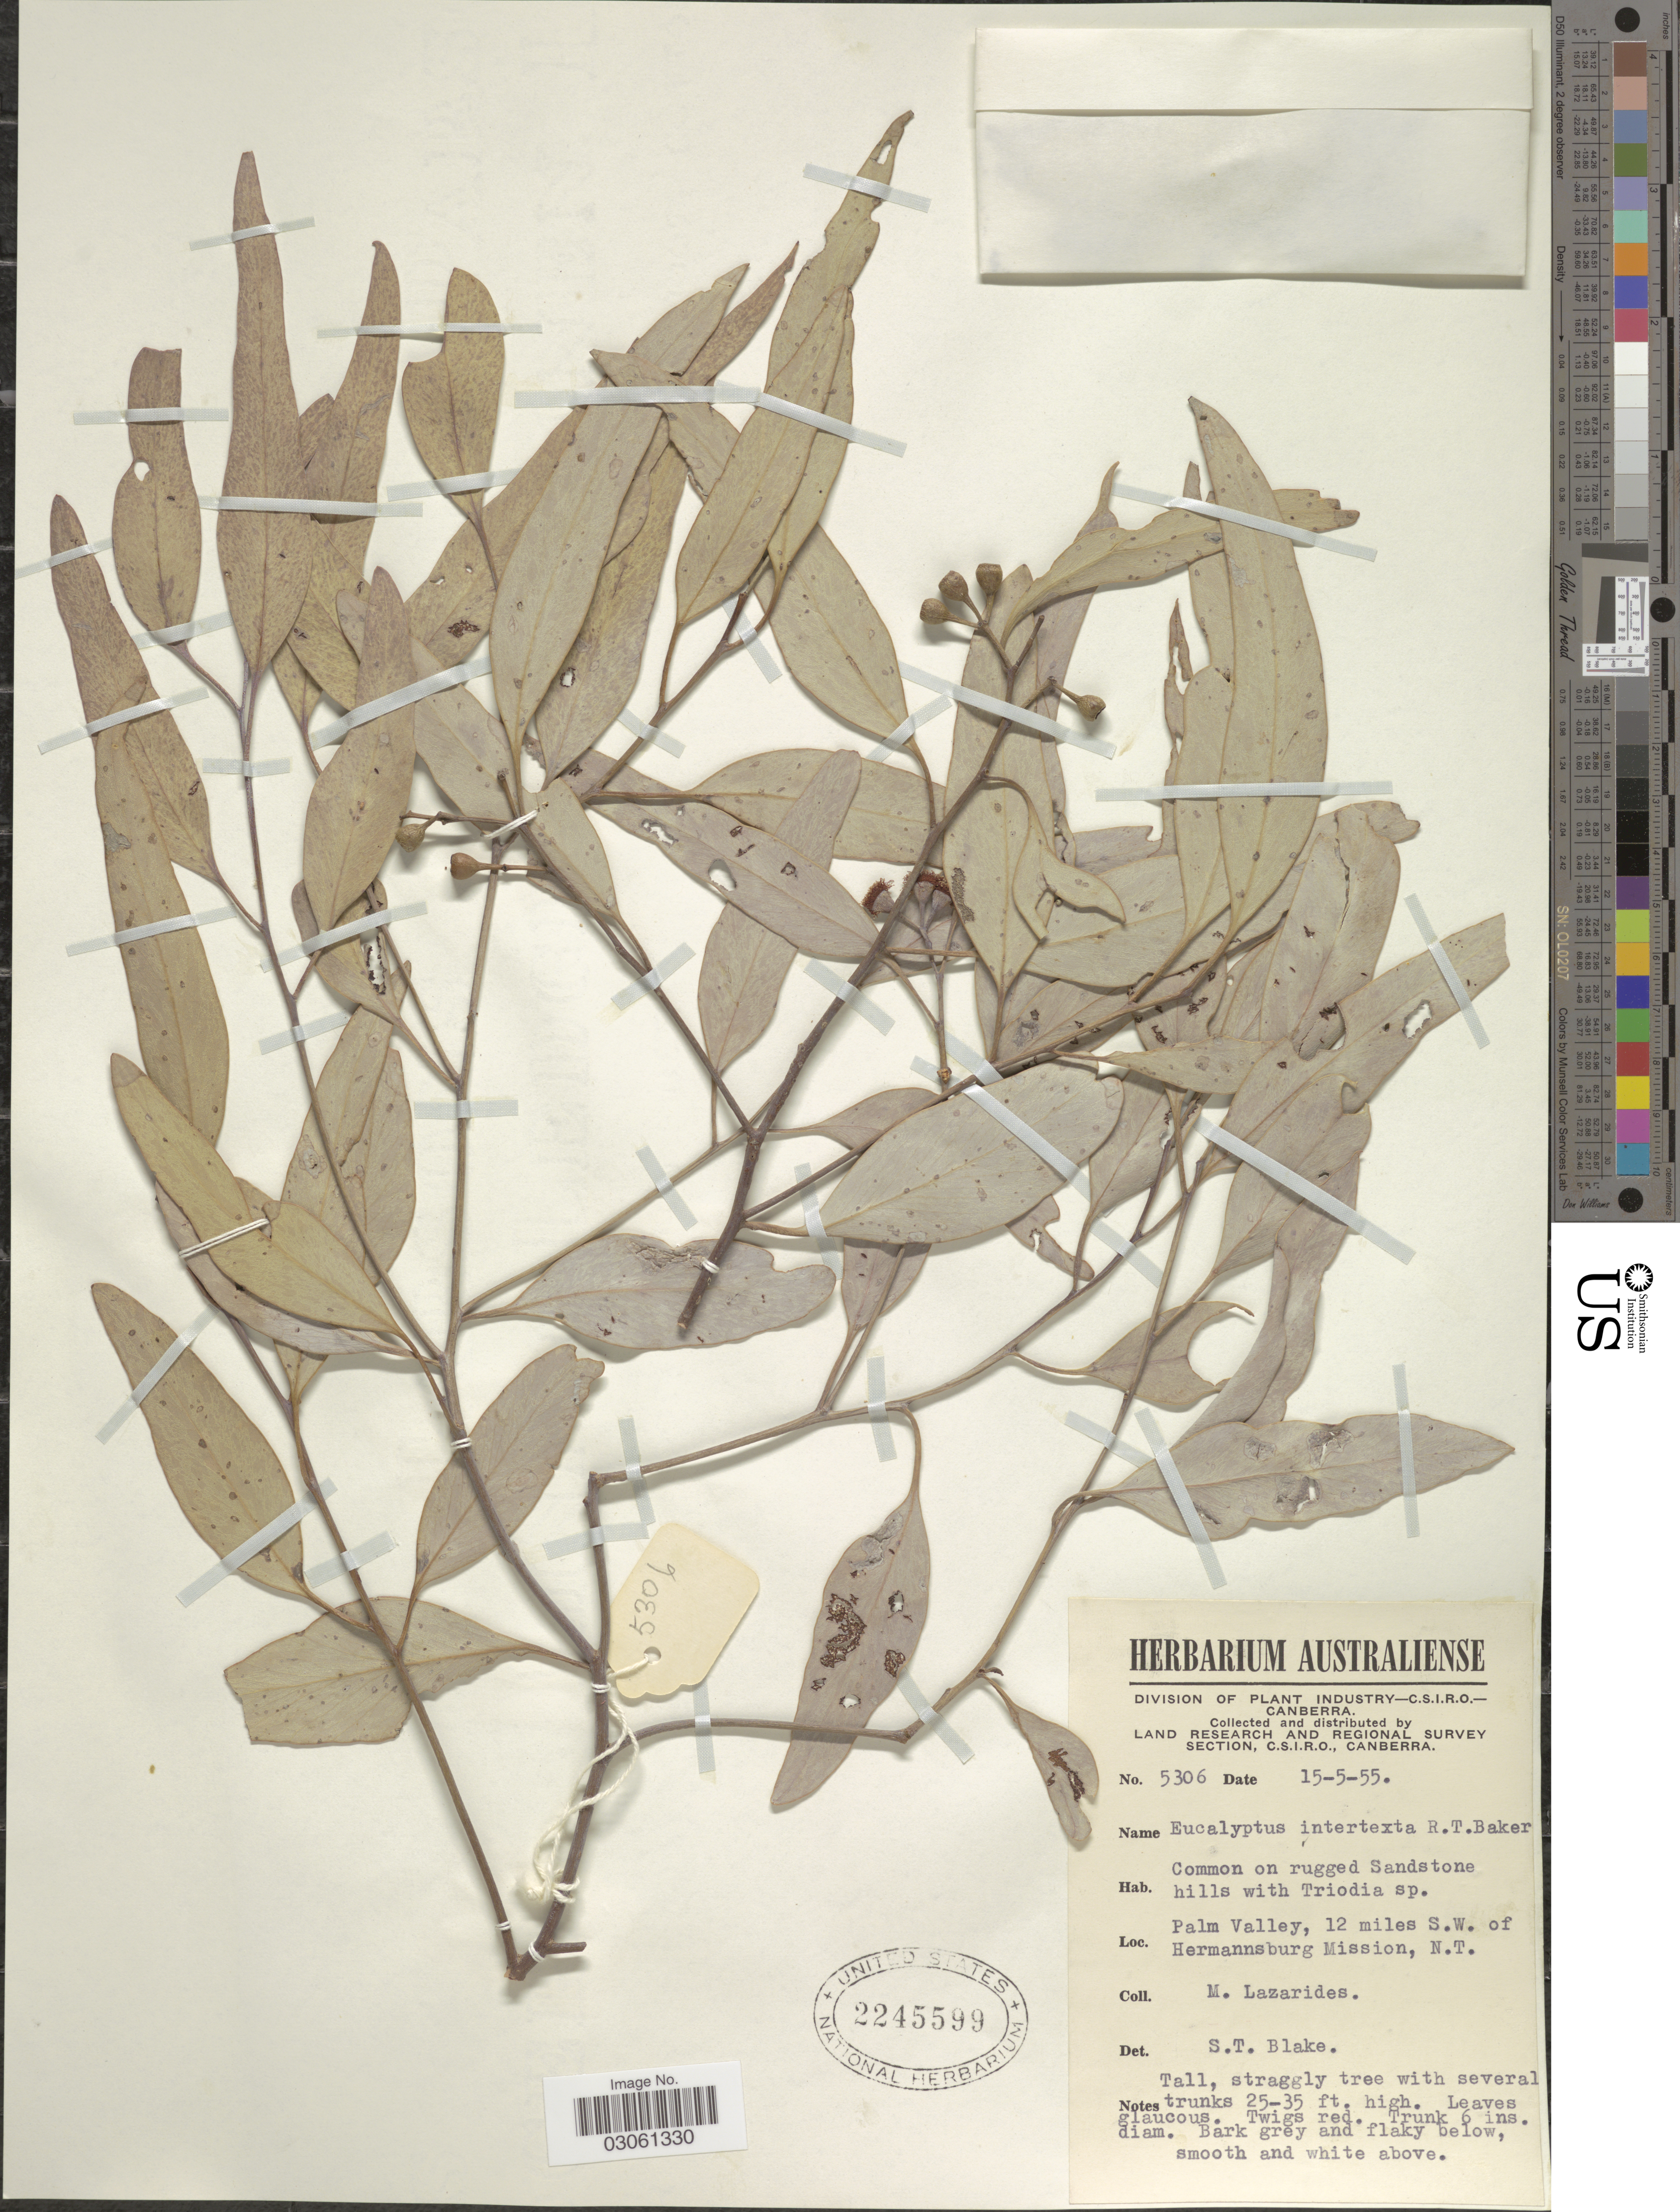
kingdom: Plantae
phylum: Tracheophyta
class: Magnoliopsida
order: Myrtales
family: Myrtaceae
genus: Eucalyptus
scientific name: Eucalyptus intertexta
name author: R.T. Baker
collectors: M. Lazarides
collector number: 5306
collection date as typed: Transcribed d/m/y: 15/5/55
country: Australia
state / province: Northern Territory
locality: Palm Valley, 12 miles S.W. of Hermannsburg Mission, N.T.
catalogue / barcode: US 2245599